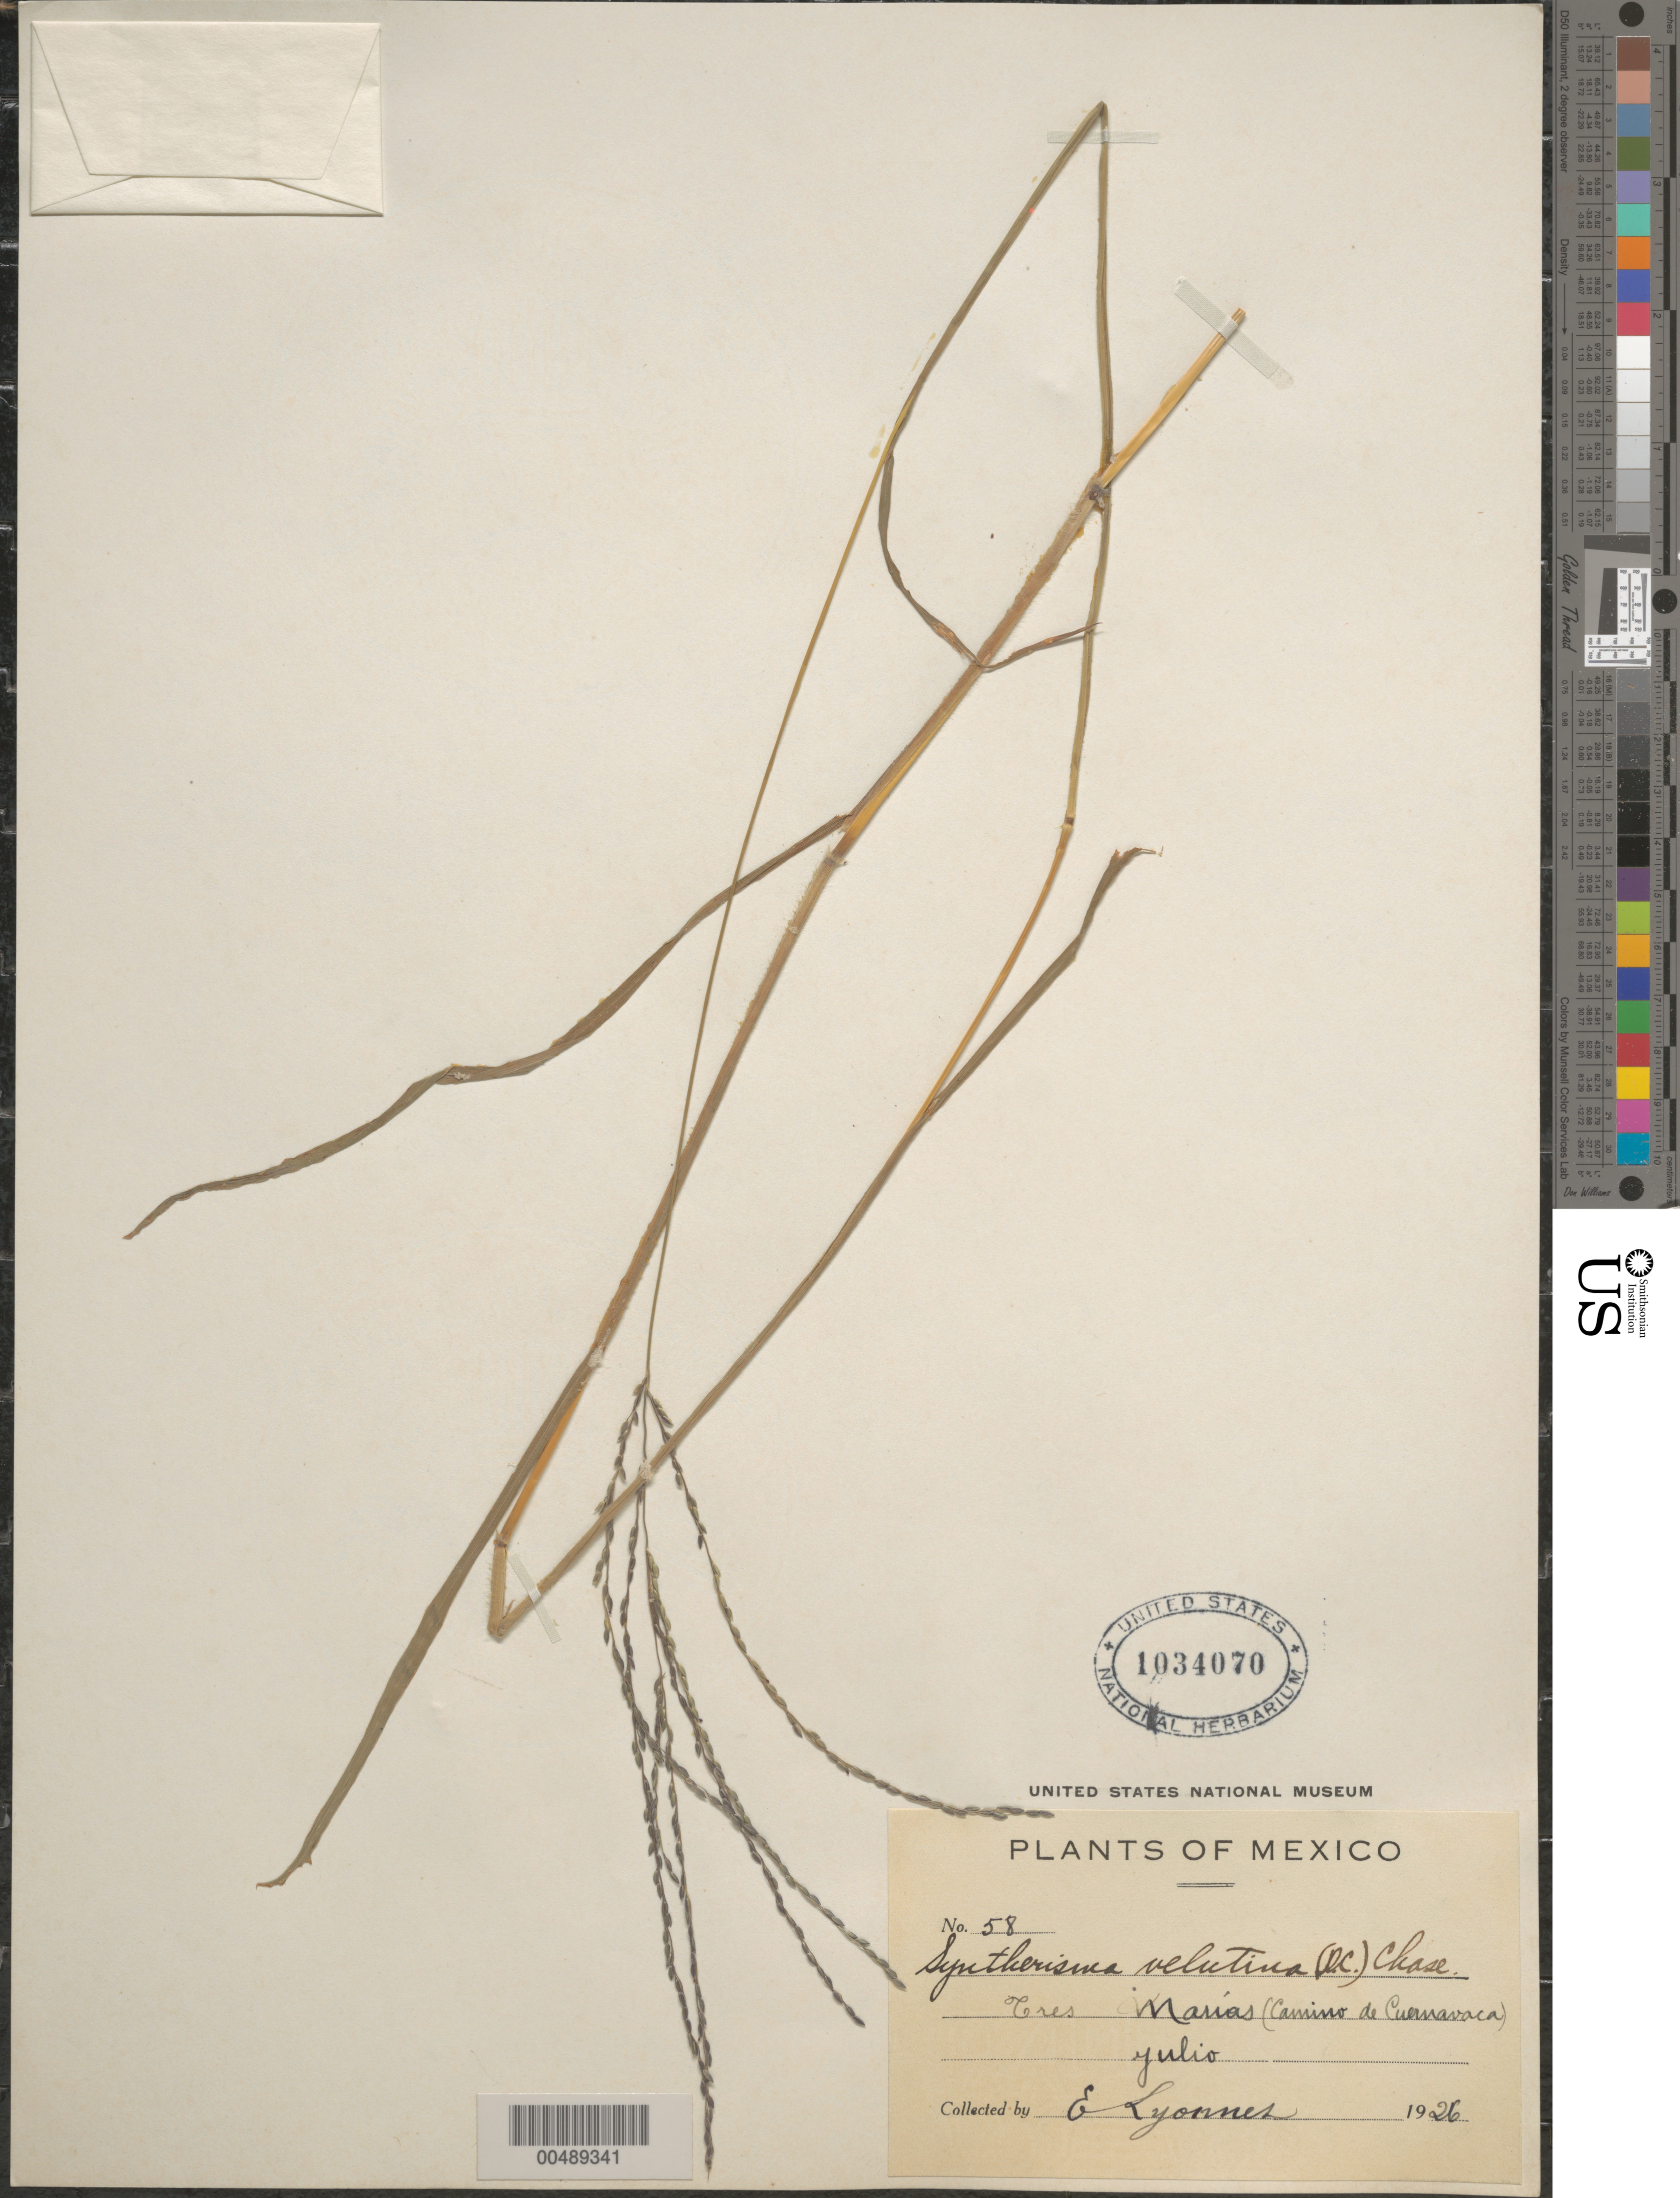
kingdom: Plantae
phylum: Tracheophyta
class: Liliopsida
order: Poales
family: Poaceae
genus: Digitaria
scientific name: Digitaria leucites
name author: (Trin.) Henr.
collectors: Bro. E. Lyonnet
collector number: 58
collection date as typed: Jul 1926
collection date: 1926-07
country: Mexico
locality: Tres Marias (Camino de Cuernavaca)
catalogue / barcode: US 1034070